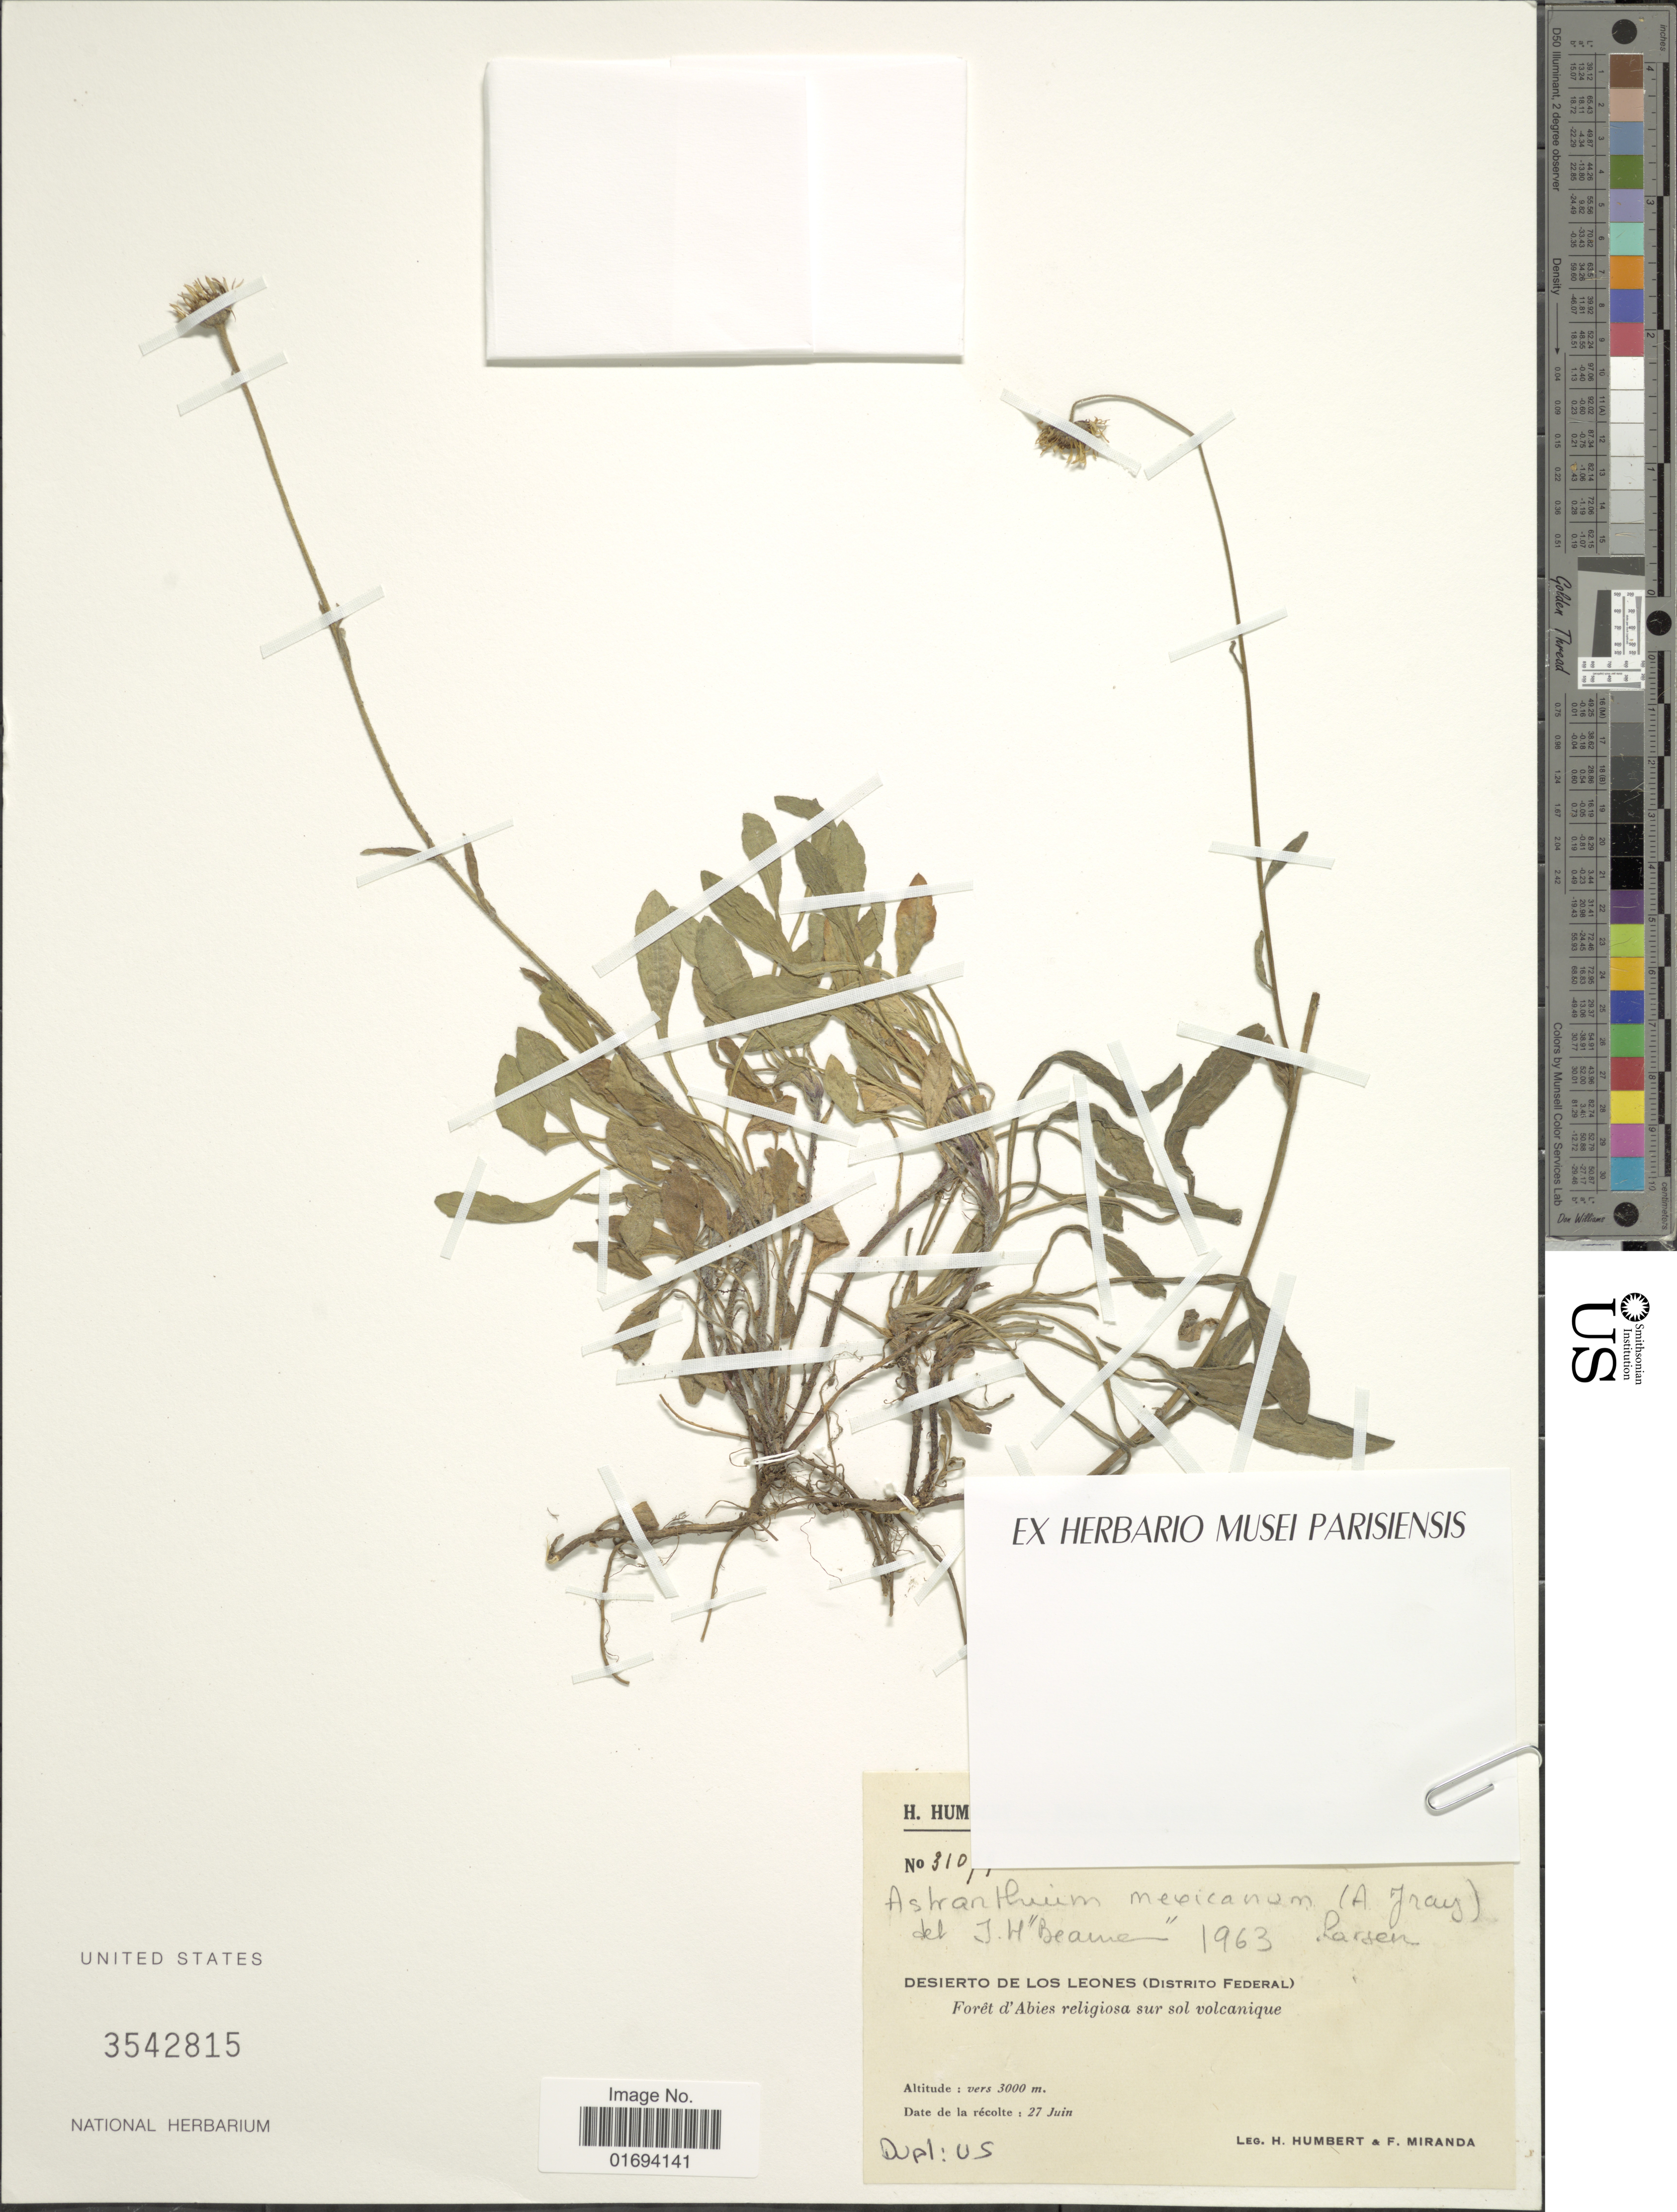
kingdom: Plantae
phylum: Tracheophyta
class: Magnoliopsida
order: Asterales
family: Asteraceae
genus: Astranthium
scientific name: Astranthium mexicanum var. chihuahuense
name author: Larsen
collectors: H. Humbert & F. Miranda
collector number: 310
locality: Desierto de Los Leones (Distrito Federal)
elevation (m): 3000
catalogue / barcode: US 3542815